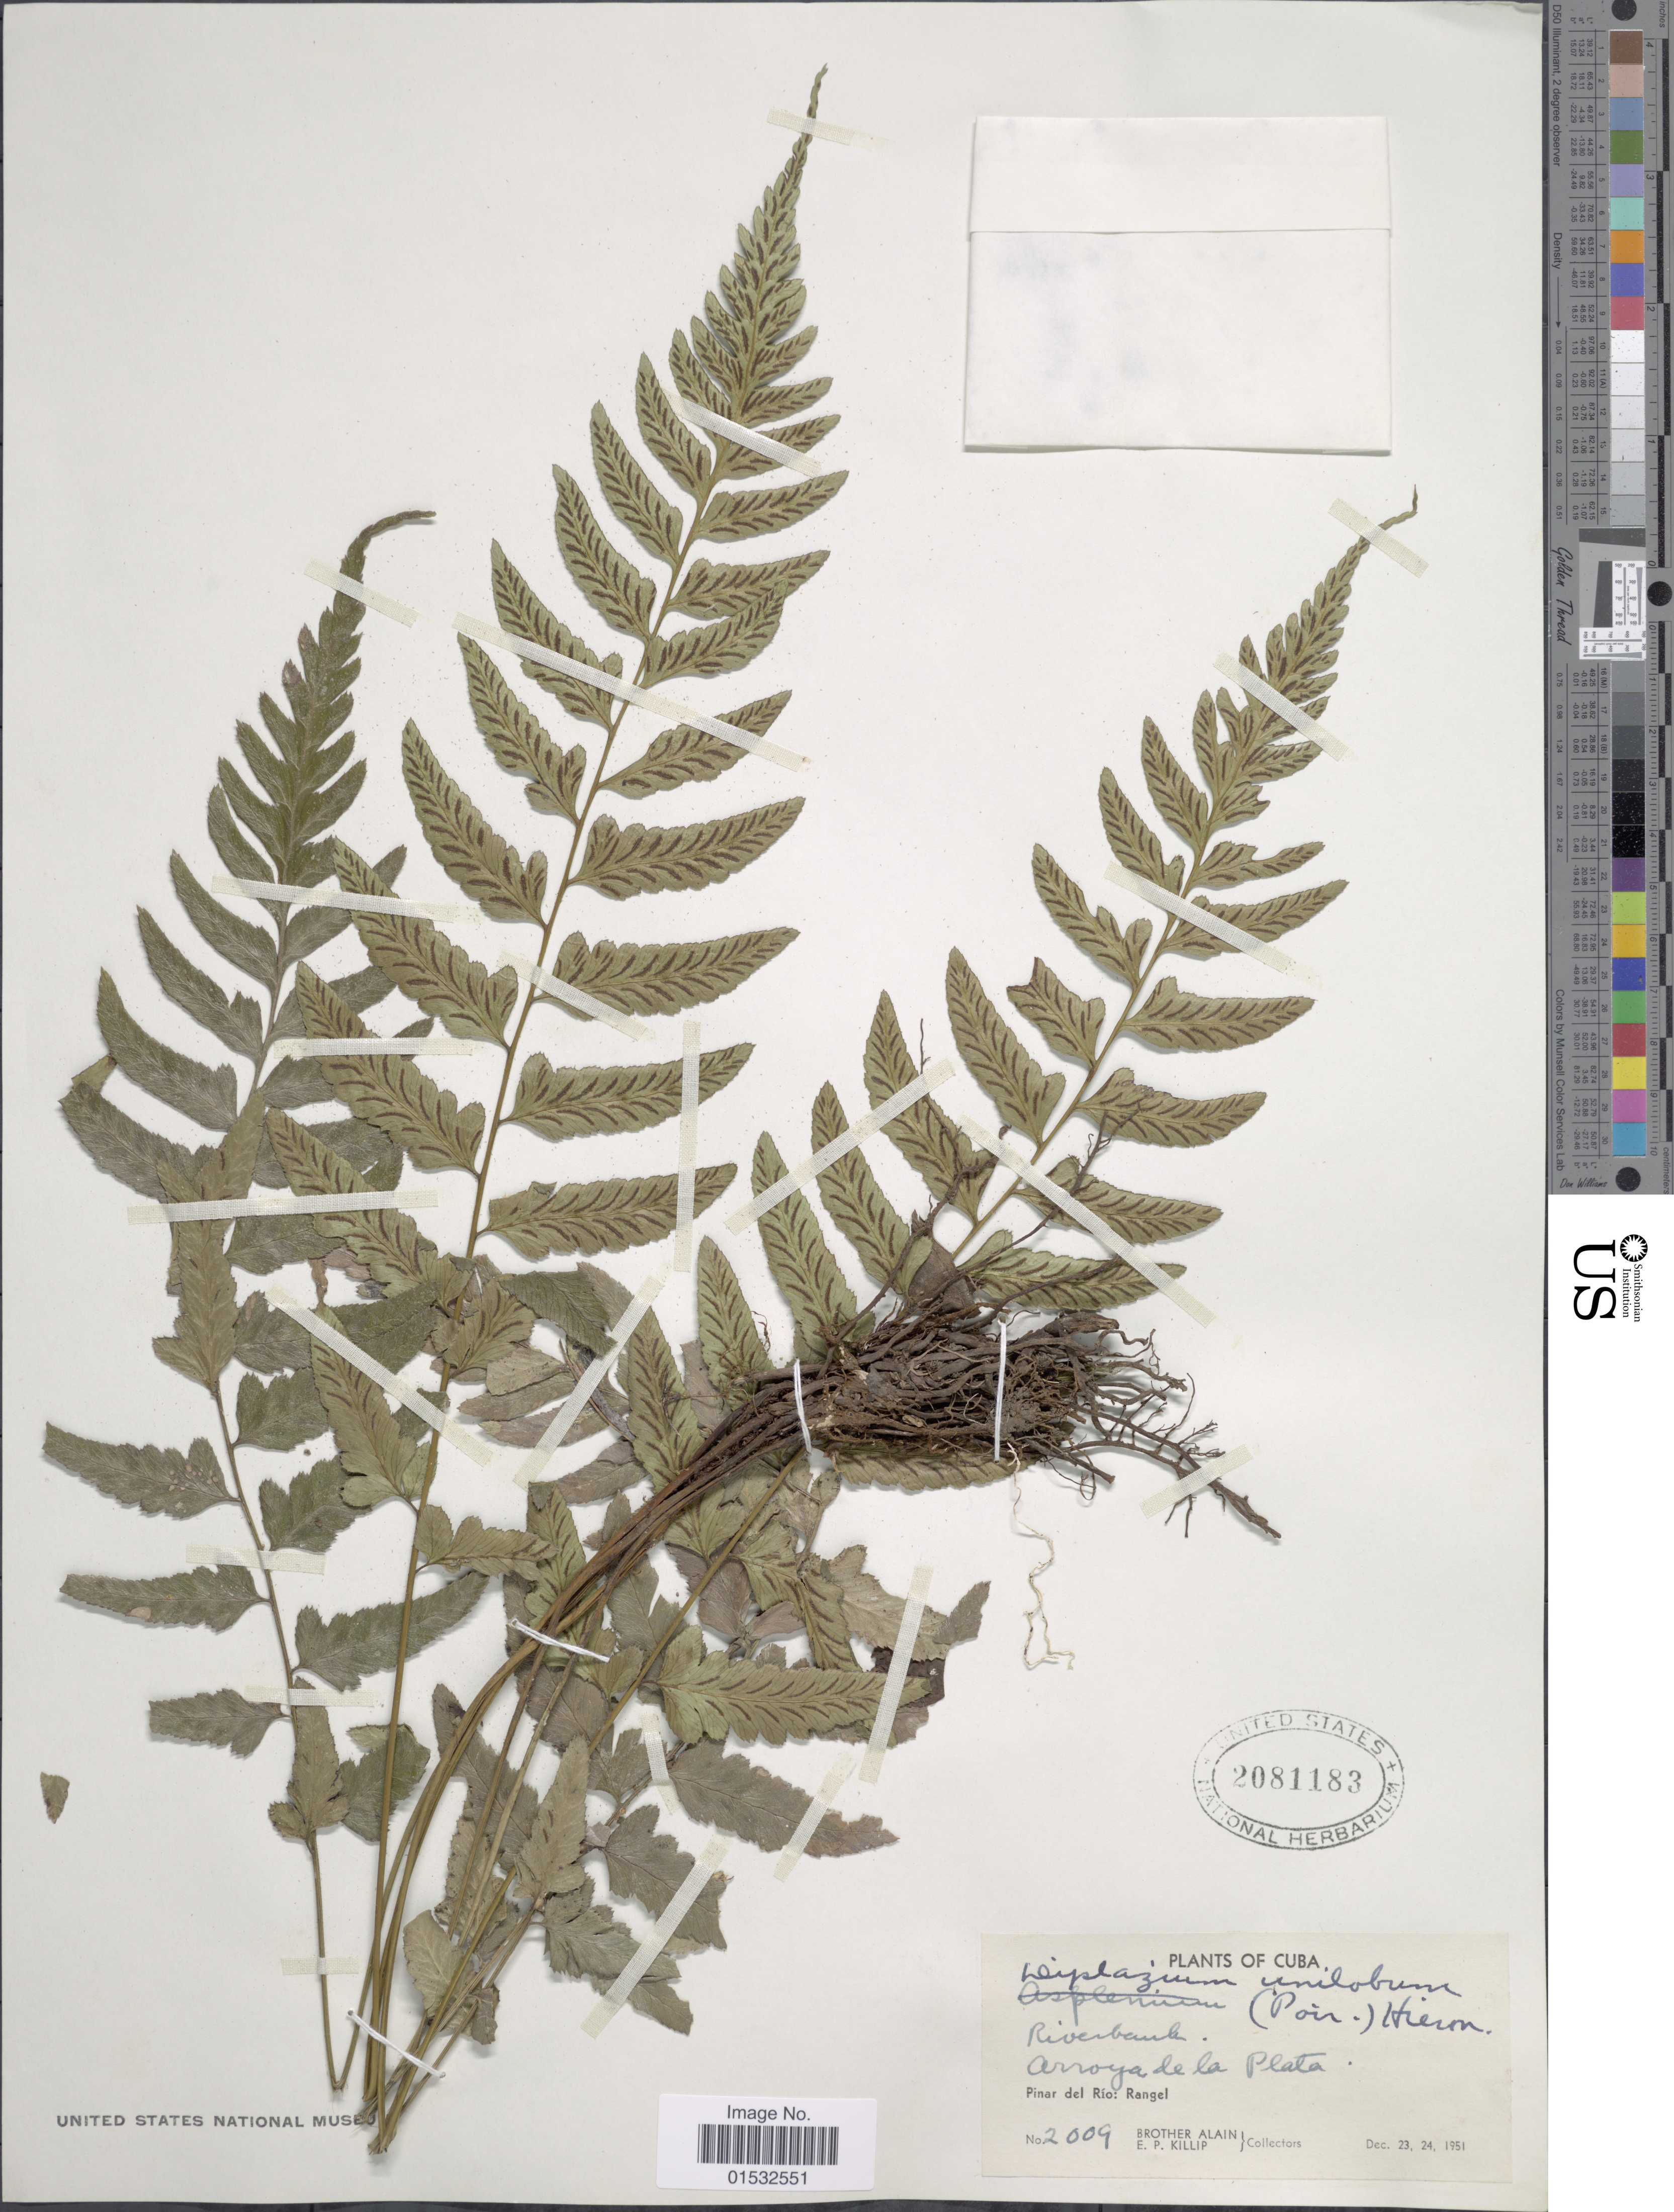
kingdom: Plantae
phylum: Tracheophyta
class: Polypodiopsida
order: Polypodiales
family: Athyriaceae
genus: Diplazium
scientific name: Diplazium cristatum x D. unilobum (Poir.) Hieron.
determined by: Sánchez, C.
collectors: Bro. Alain - DO NOT USE & E. P. Killip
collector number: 2009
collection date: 1951-12-23/1951-12-24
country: Cuba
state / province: Pinar del Río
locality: Arroyo de la Plata. Rangel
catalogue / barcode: US 2081183